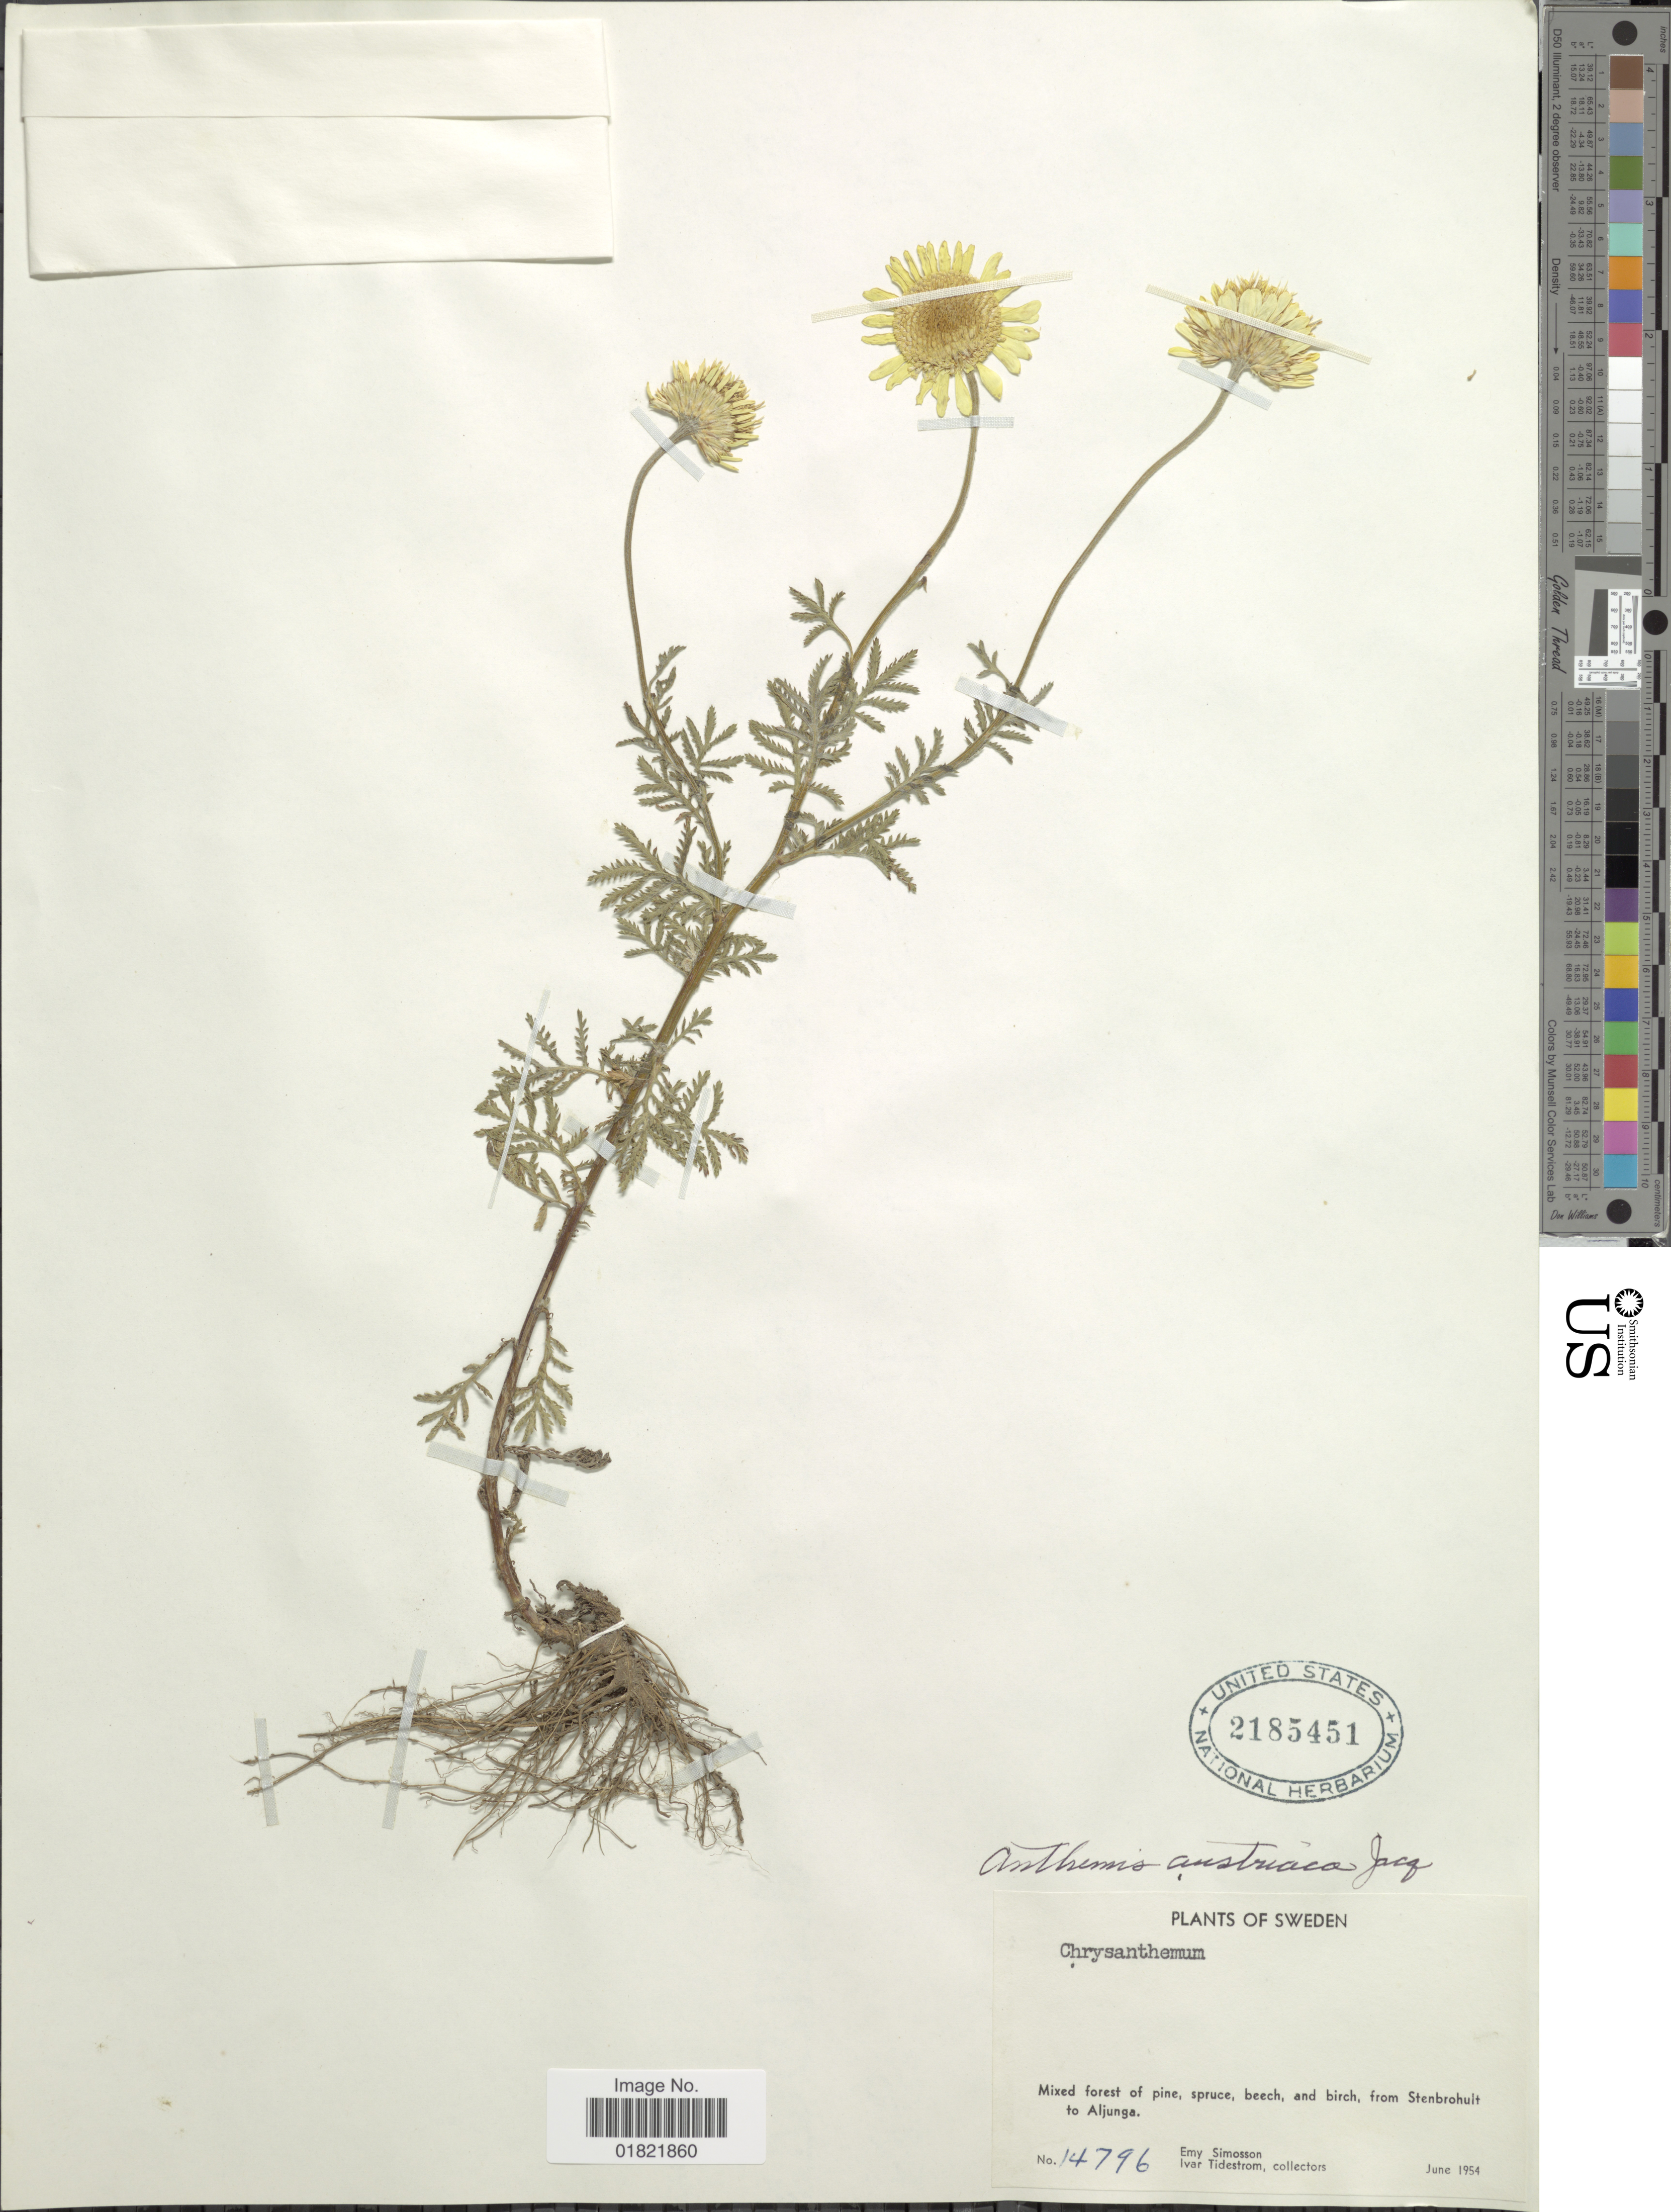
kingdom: Plantae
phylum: Tracheophyta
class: Magnoliopsida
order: Asterales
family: Asteraceae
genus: Anthemis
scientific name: Anthemis austriaca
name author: Jacq.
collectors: E. Simosson & I. F. Tidestrom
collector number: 14796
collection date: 1954-06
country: Sweden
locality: From Stenbrohult to Aljunga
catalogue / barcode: US 2185451